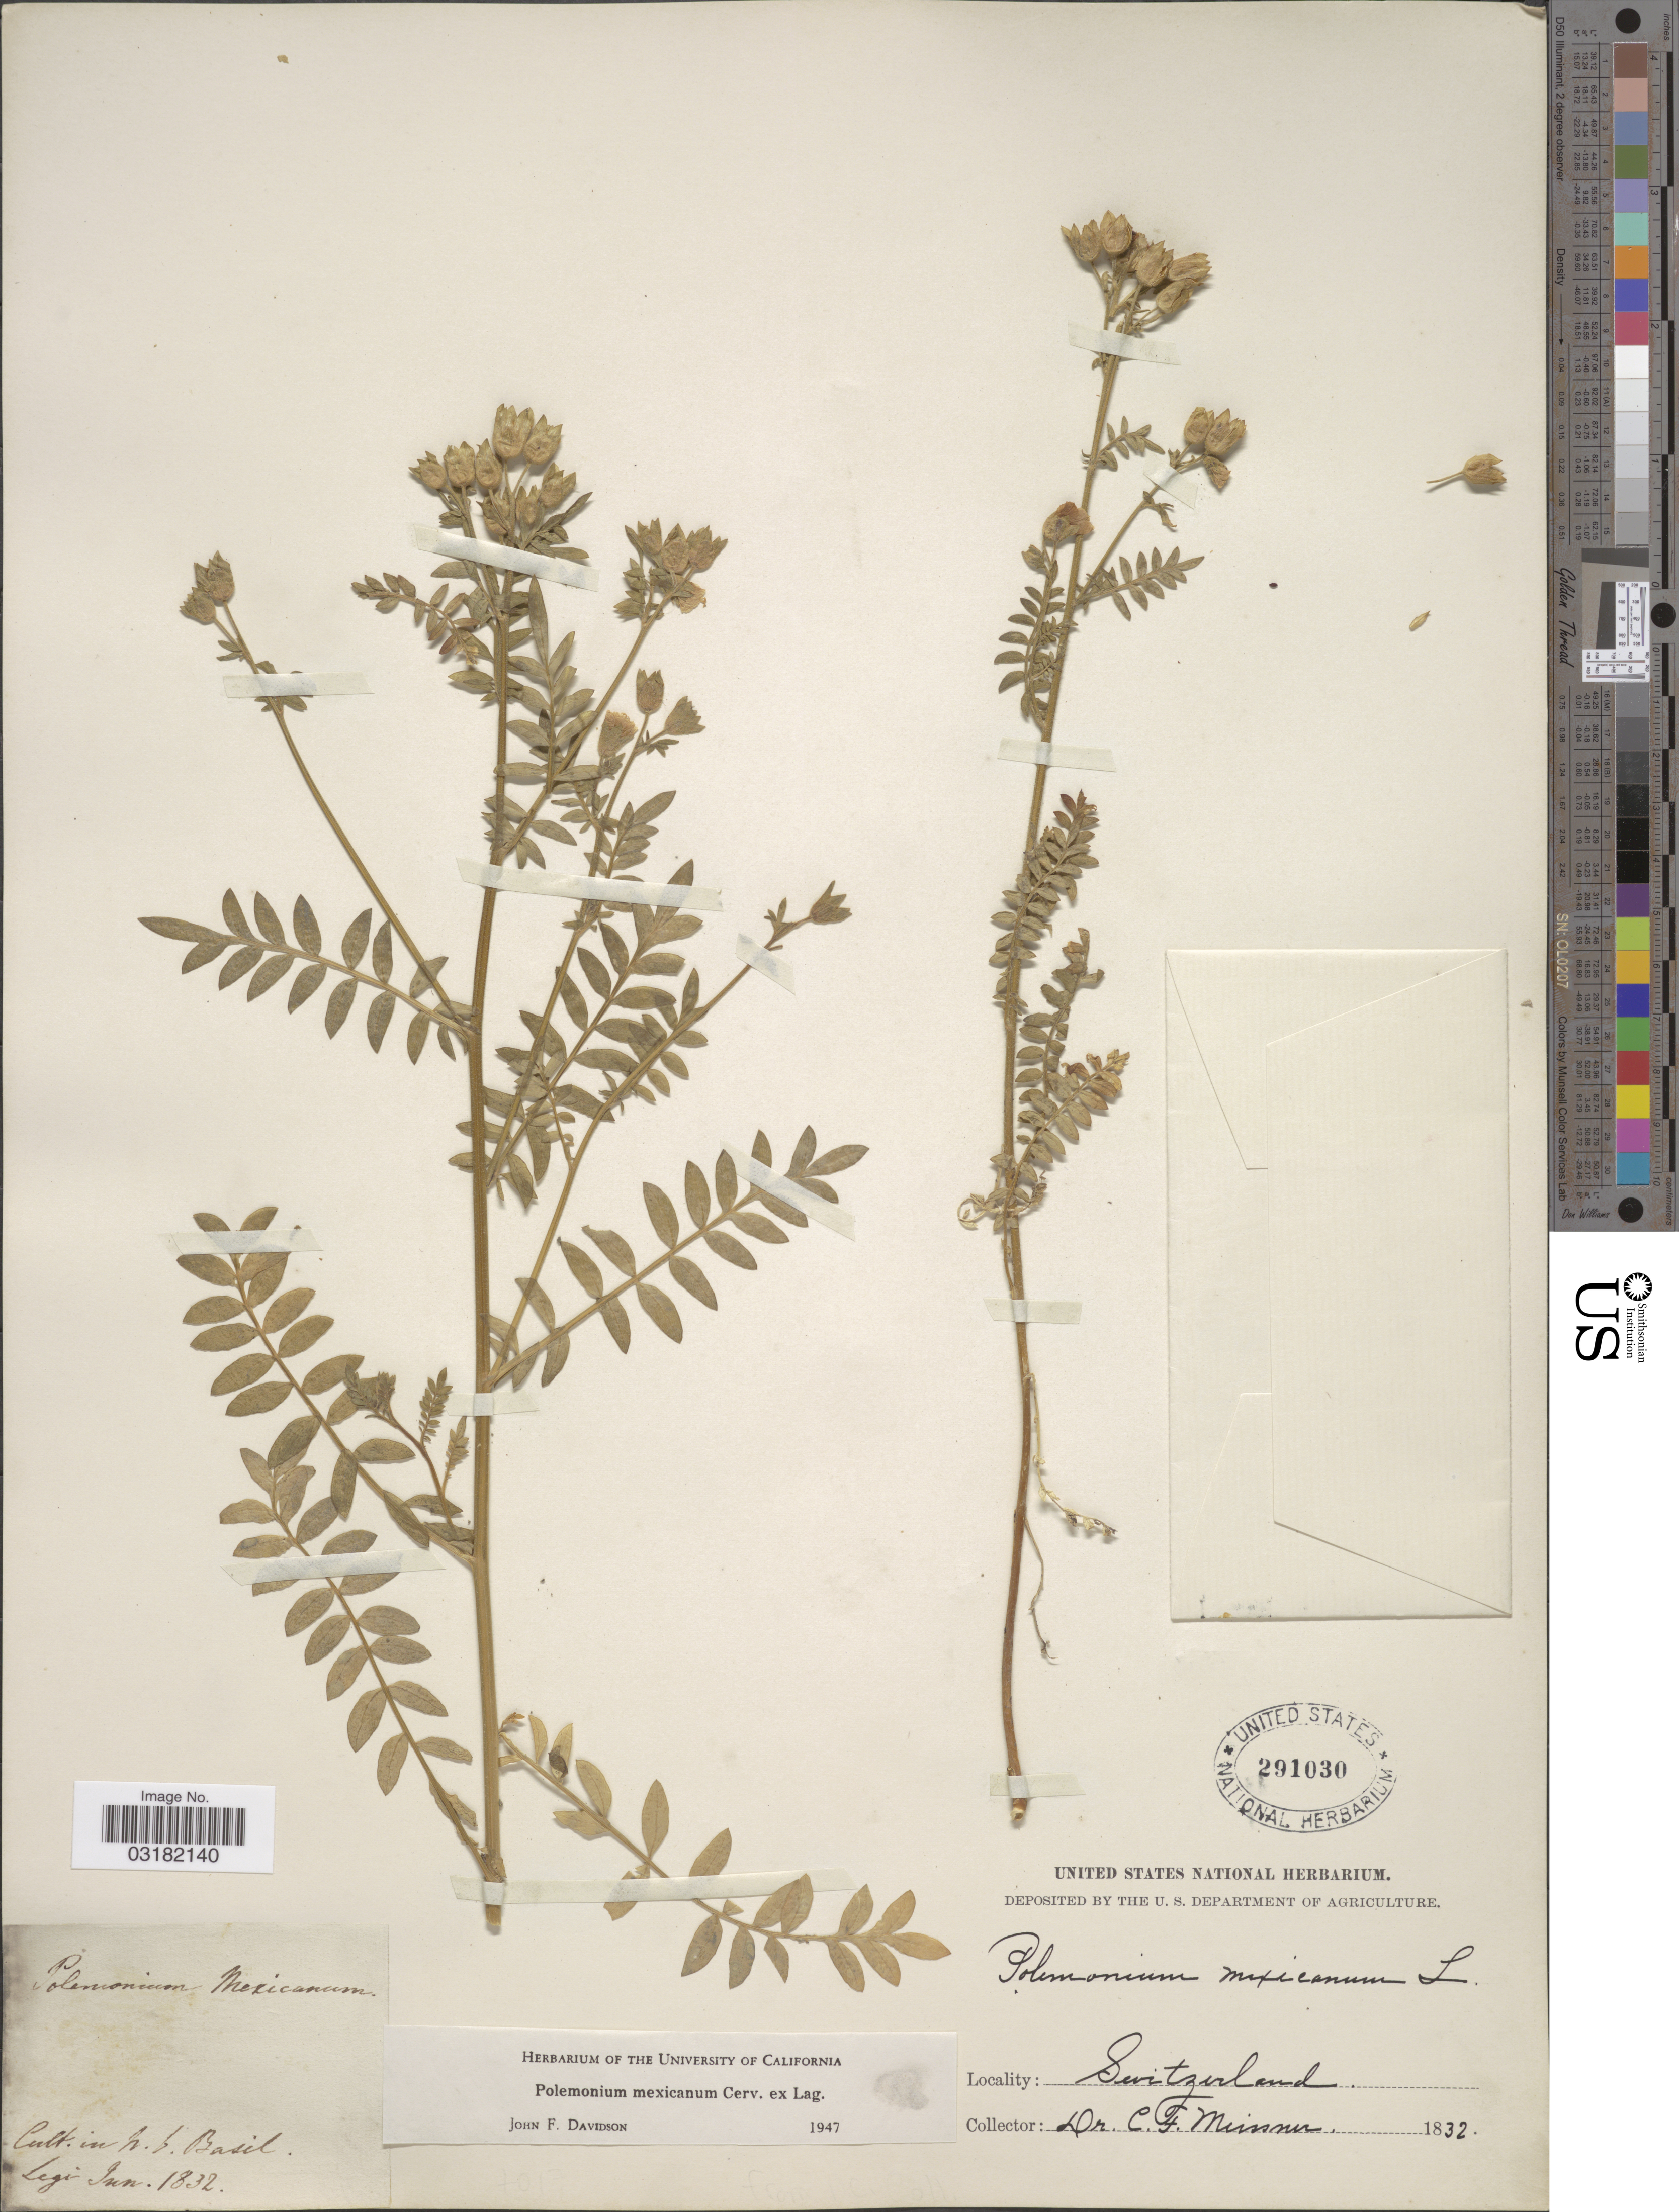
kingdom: Plantae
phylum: Tracheophyta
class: Magnoliopsida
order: Ericales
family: Polemoniaceae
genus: Polemonium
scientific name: Polemonium mexicanum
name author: Cerv. ex Lag.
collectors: C. F. W. Meissner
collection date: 1832-01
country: Switzerland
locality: Cult. in h. b. Basil.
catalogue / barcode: US 291030